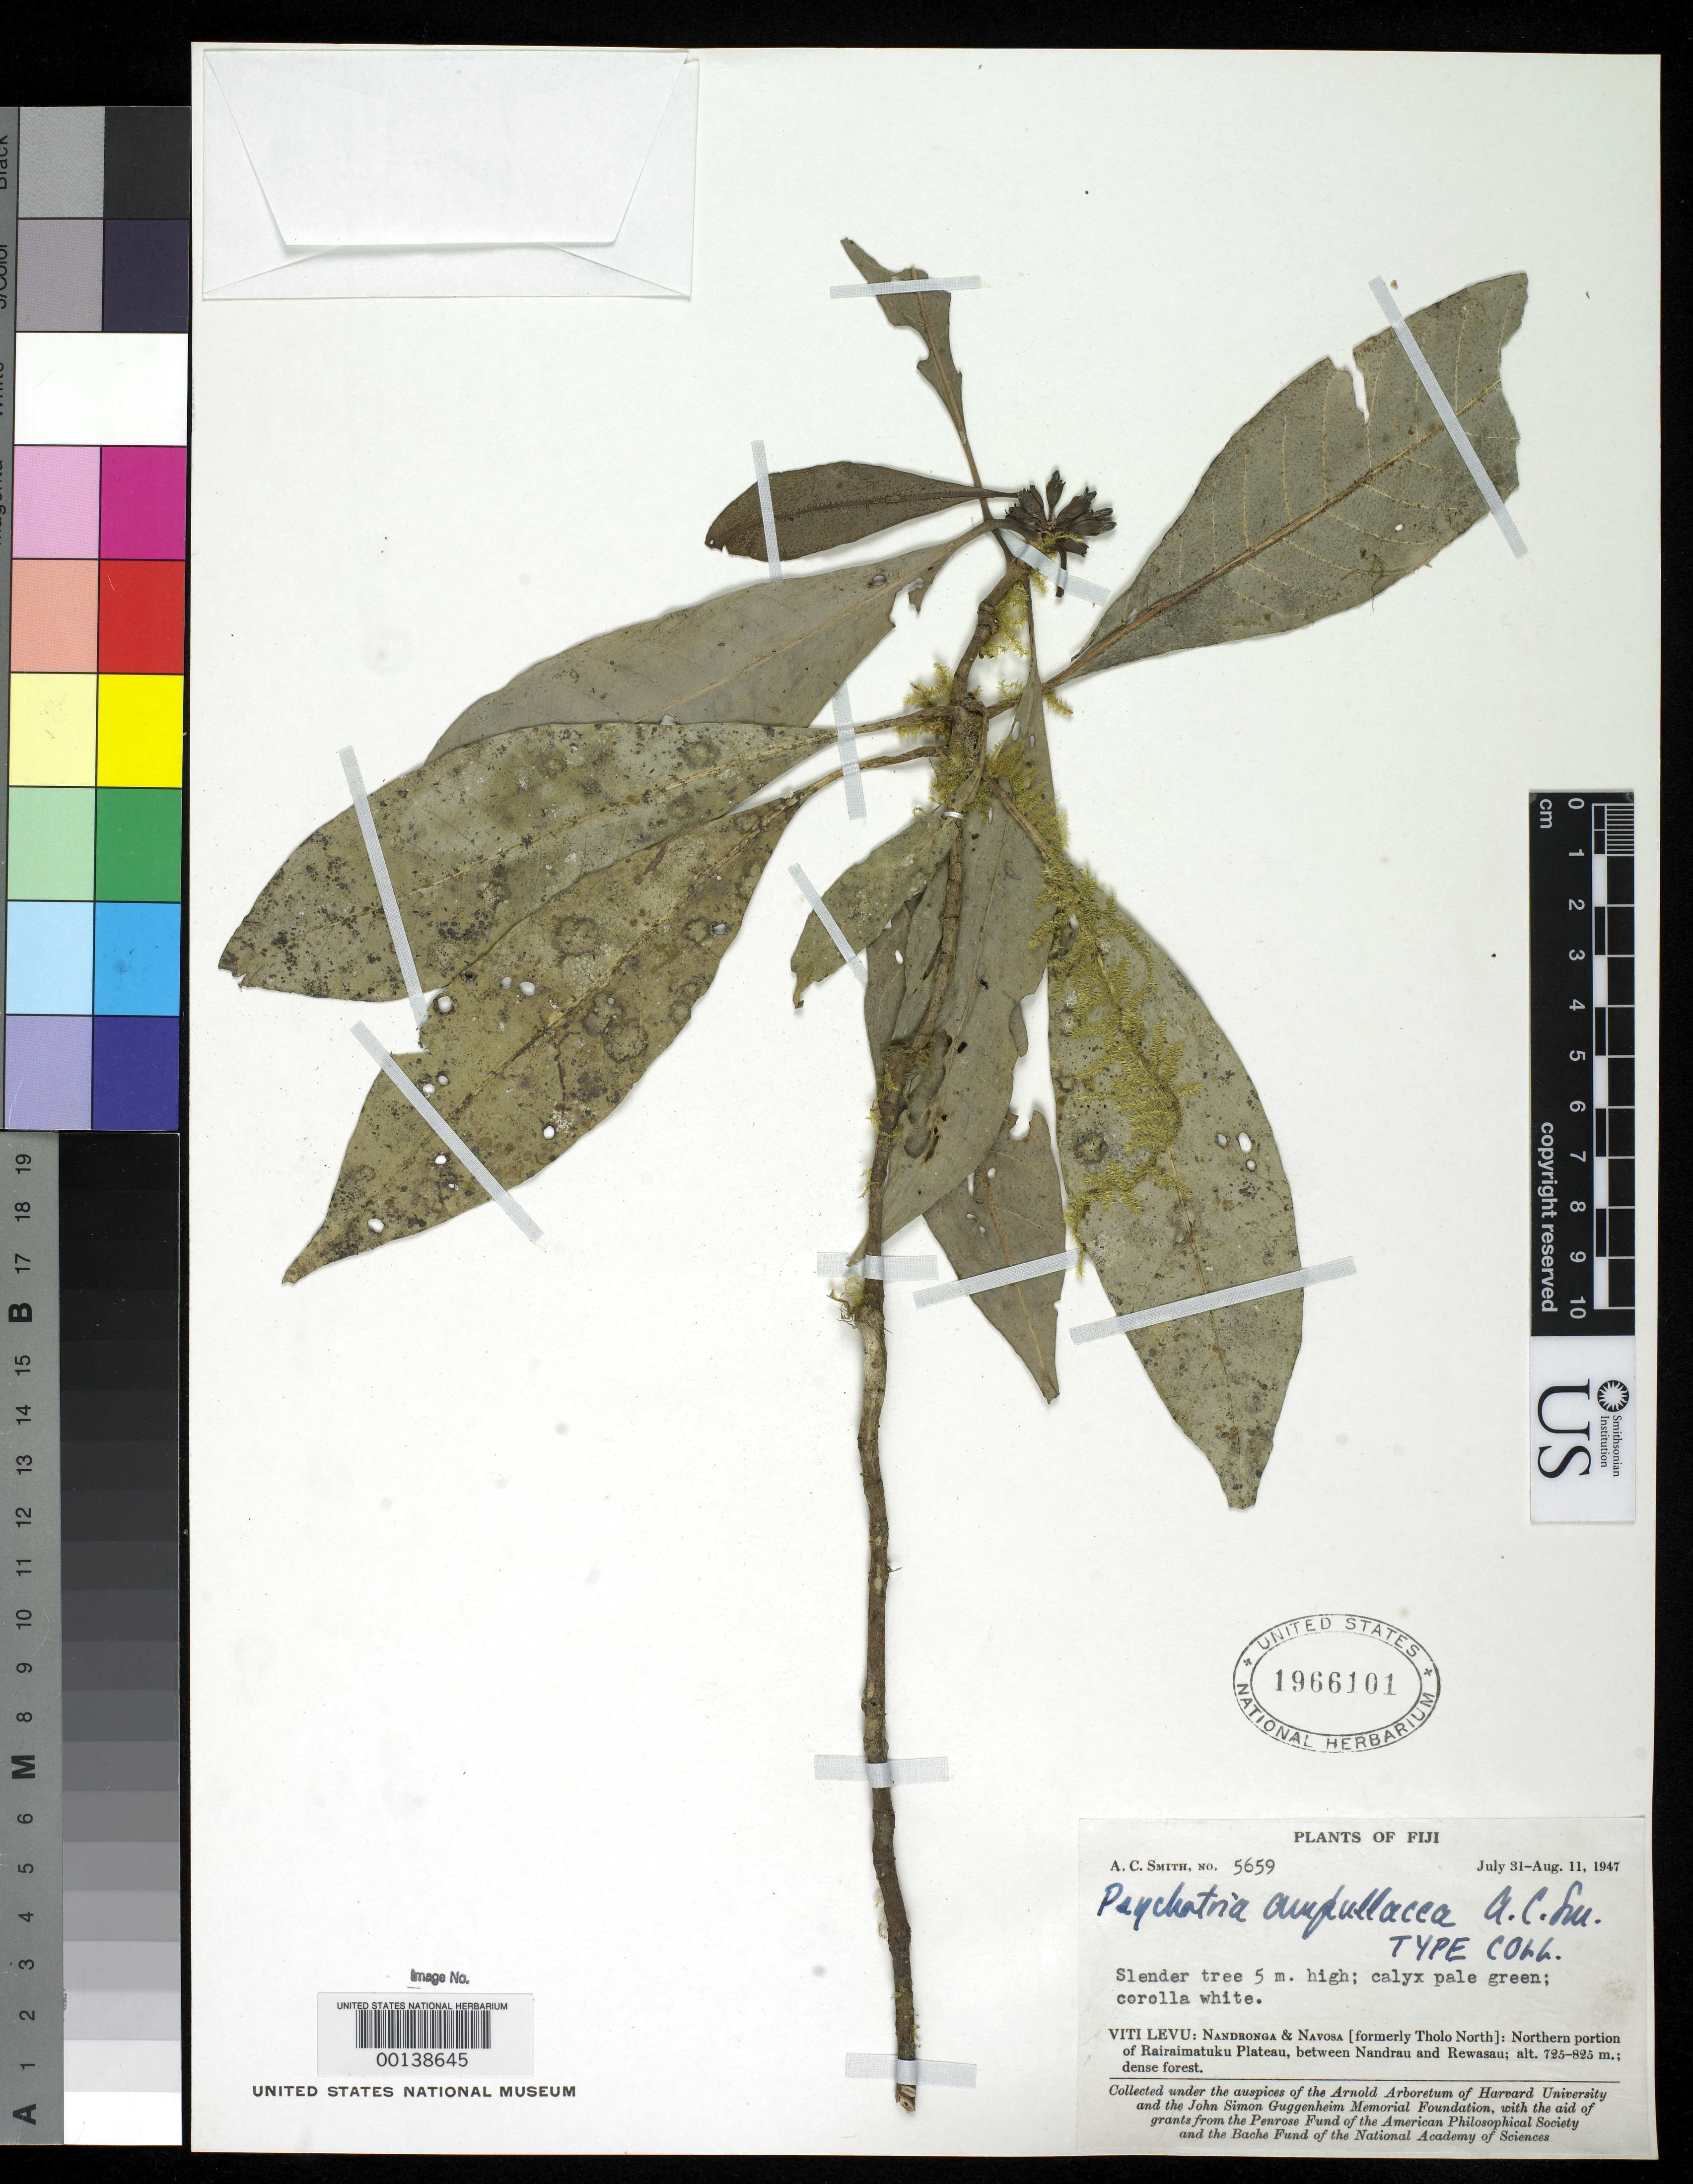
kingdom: Plantae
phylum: Tracheophyta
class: Magnoliopsida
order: Gentianales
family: Rubiaceae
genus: Psychotria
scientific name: Psychotria ampullacea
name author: A.C. Sm.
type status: Isotype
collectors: A. C. Smith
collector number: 5659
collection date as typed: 11 Aug 1947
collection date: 1947-08-11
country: Fiji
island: Viti Levu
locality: Nandronga & Navosa, N portion of Rairaimatuku Plateau, between Nandrau & Rewasau. [Viti Levu Group]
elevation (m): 725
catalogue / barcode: US 1966101